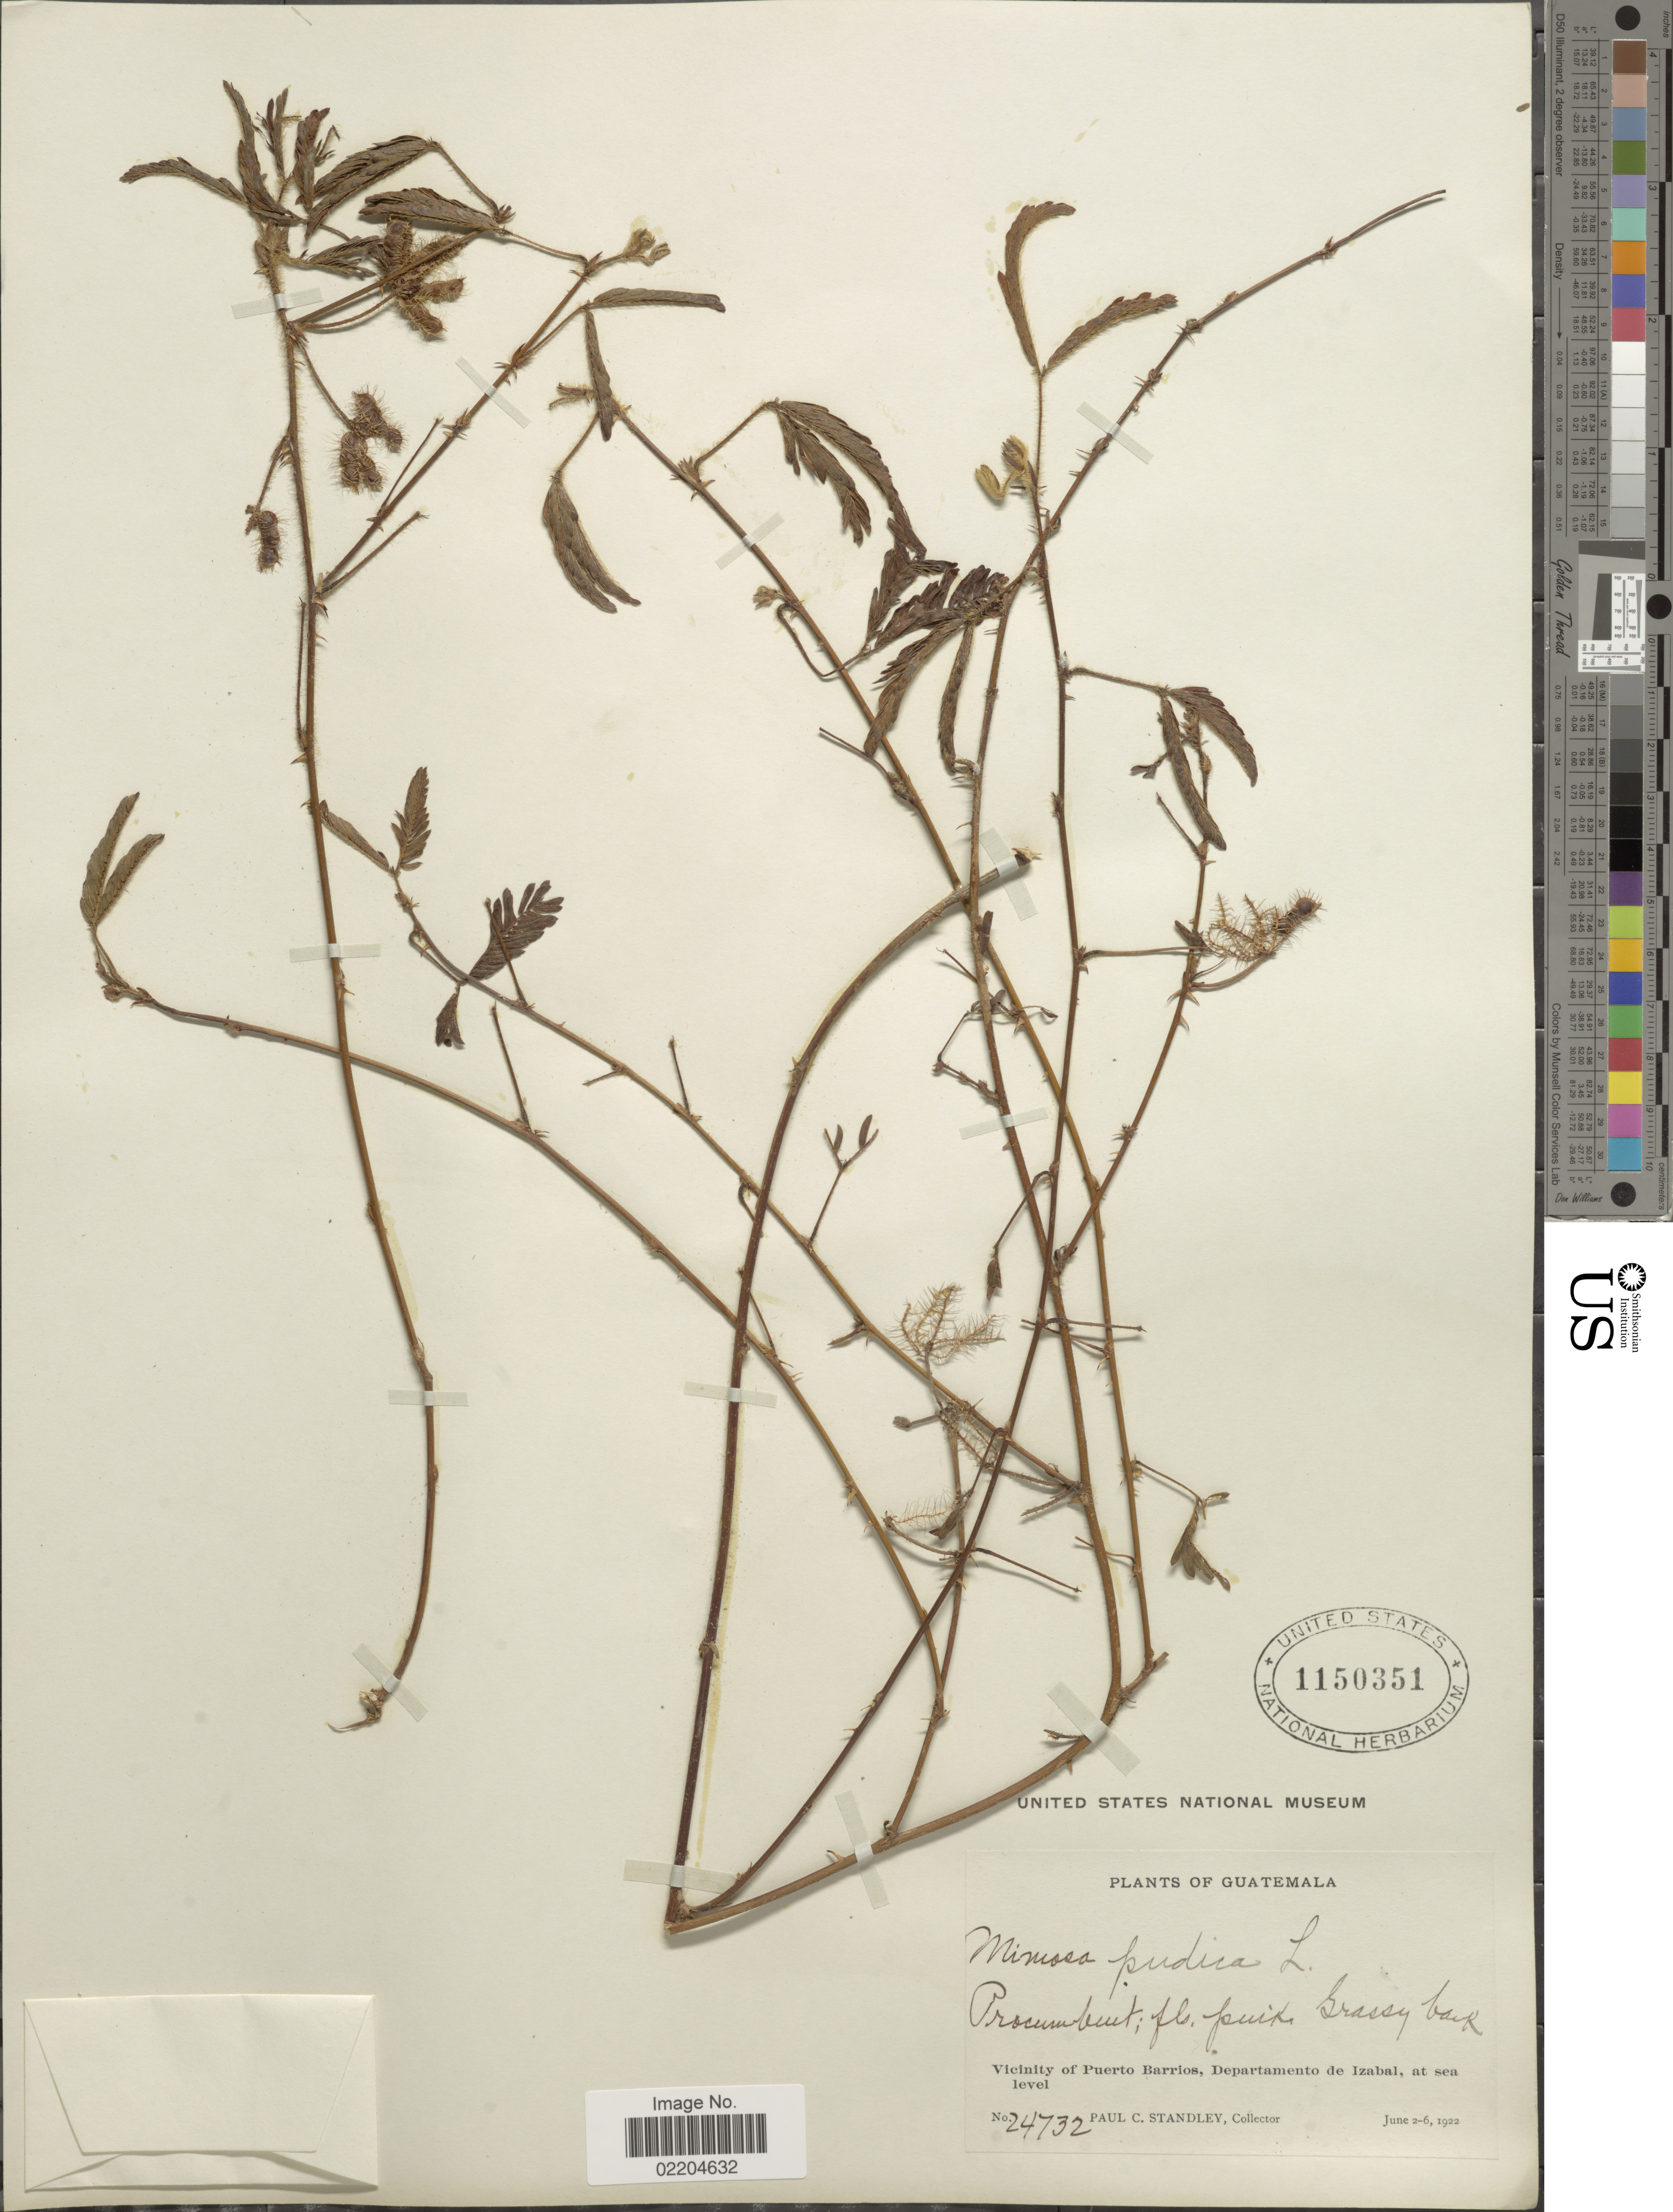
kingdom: Plantae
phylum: Tracheophyta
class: Magnoliopsida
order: Fabales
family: Fabaceae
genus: Mimosa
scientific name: Mimosa pudica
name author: L.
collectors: P. C. Standley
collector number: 24732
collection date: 1922-06-02/1922-06-06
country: Guatemala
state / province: Izabal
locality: Vicinity of Puerto Barrios, Departamento de Izabal.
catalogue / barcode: US 1150351